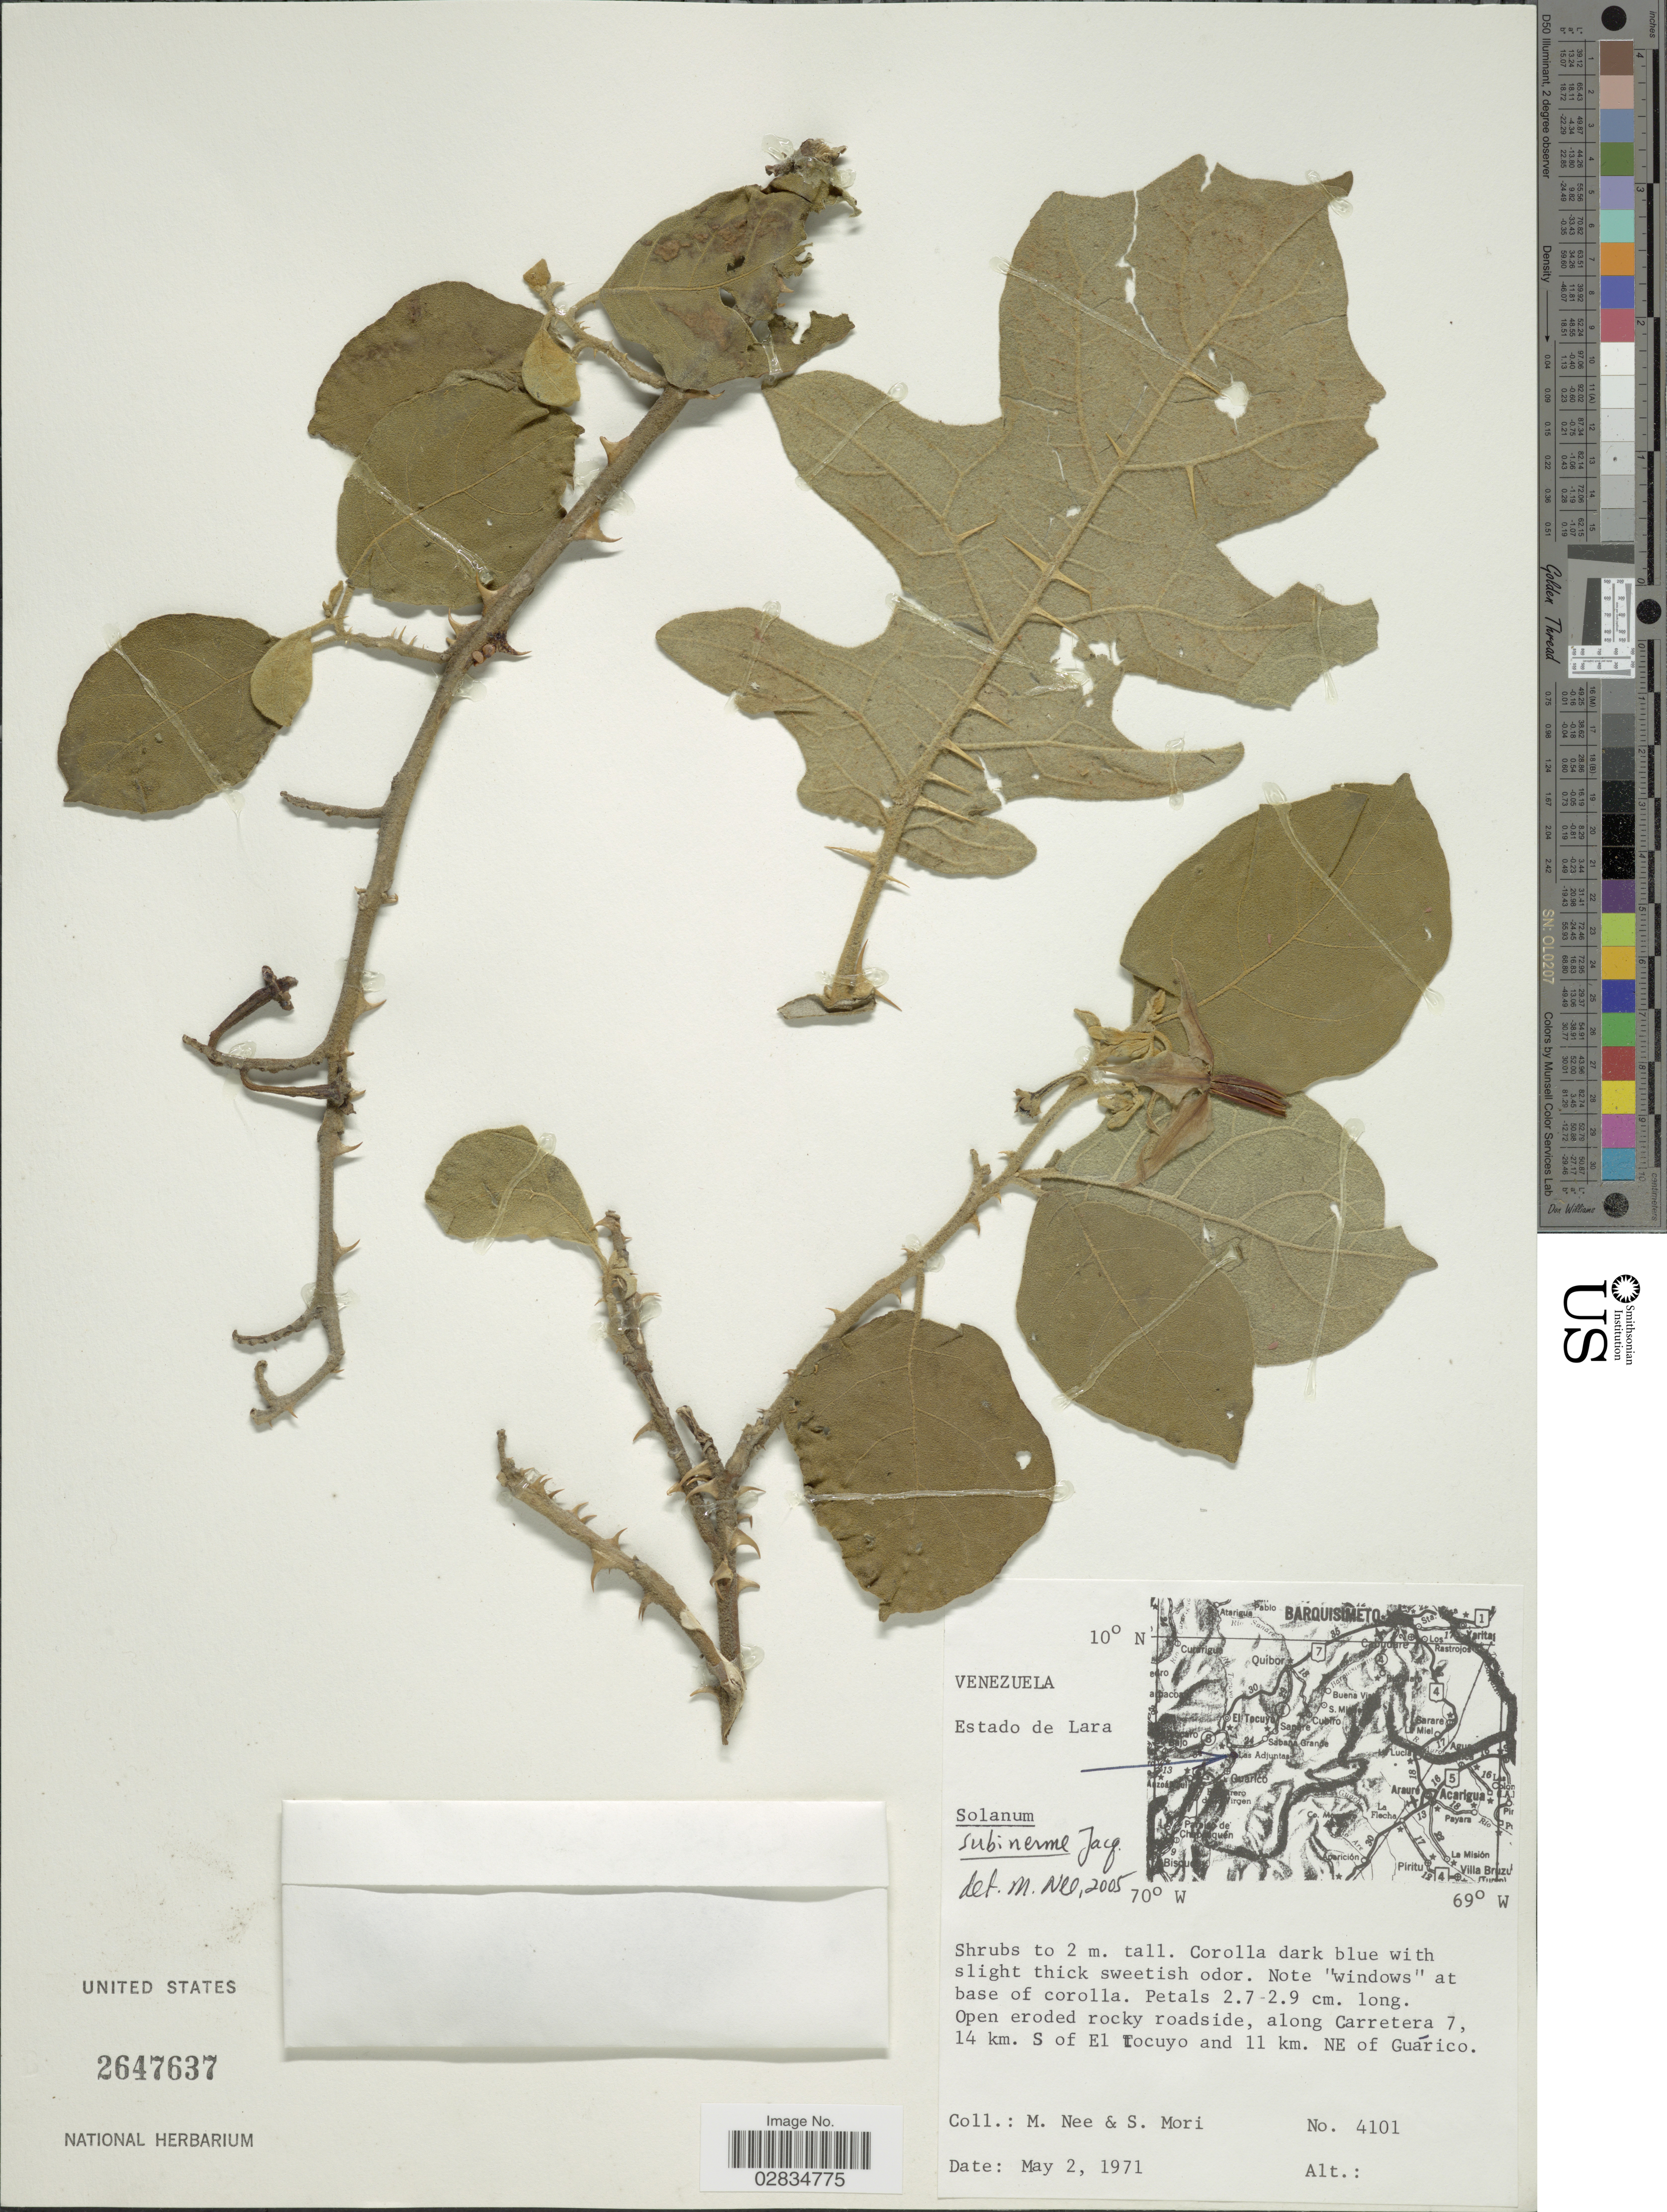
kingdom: Plantae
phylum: Tracheophyta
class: Magnoliopsida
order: Solanales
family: Solanaceae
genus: Solanum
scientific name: Solanum subinerme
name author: Jacq.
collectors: M. Nee & S. Mori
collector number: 4101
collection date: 1971-05-02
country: Venezuela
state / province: Lara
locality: Along Carretera 7, 14 km. S of El Tocuyo and 11 km. NE of Guárico.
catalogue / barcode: US 2647637